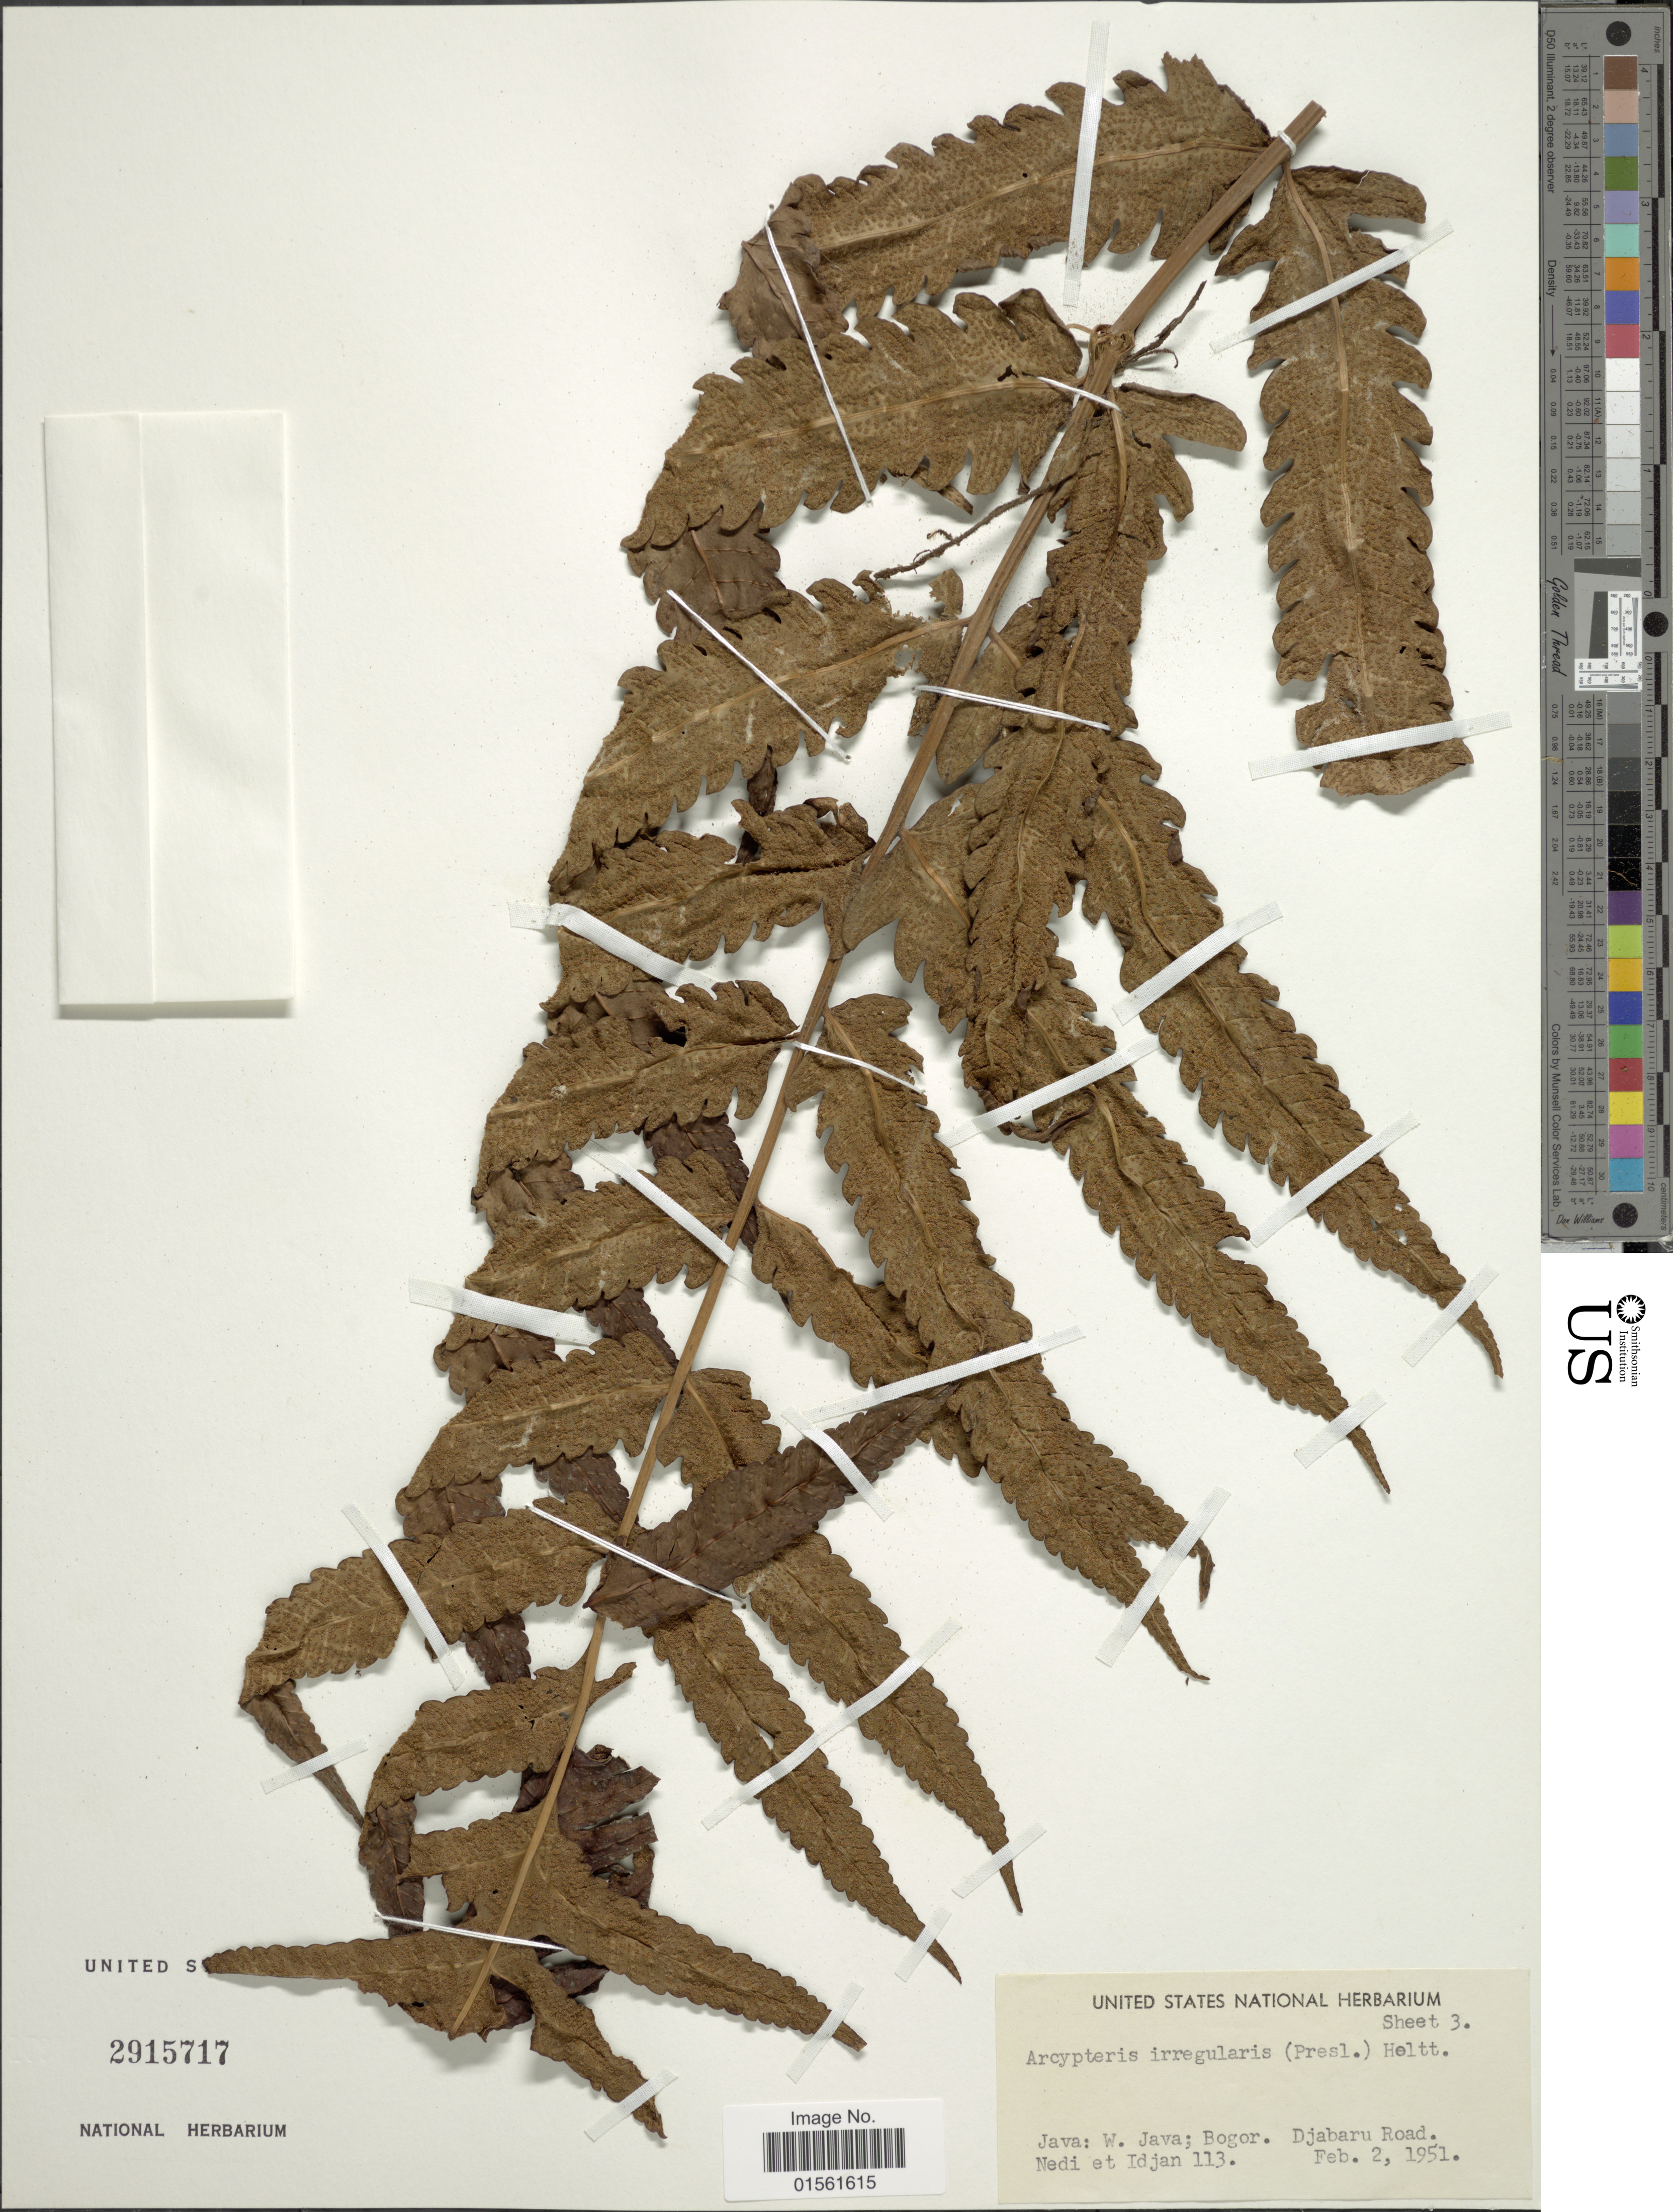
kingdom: Plantae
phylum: Tracheophyta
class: Polypodiopsida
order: Polypodiales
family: Dryopteridaceae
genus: Pleocnemia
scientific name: Pleocnemia irregularis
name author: (C. Presl) Holttum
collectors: Nedi,-- & -. Idjan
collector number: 113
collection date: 1951-02-02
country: Indonesia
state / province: Java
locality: Java: W. Java; Bogor, Djabaru road.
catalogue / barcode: US 2915717